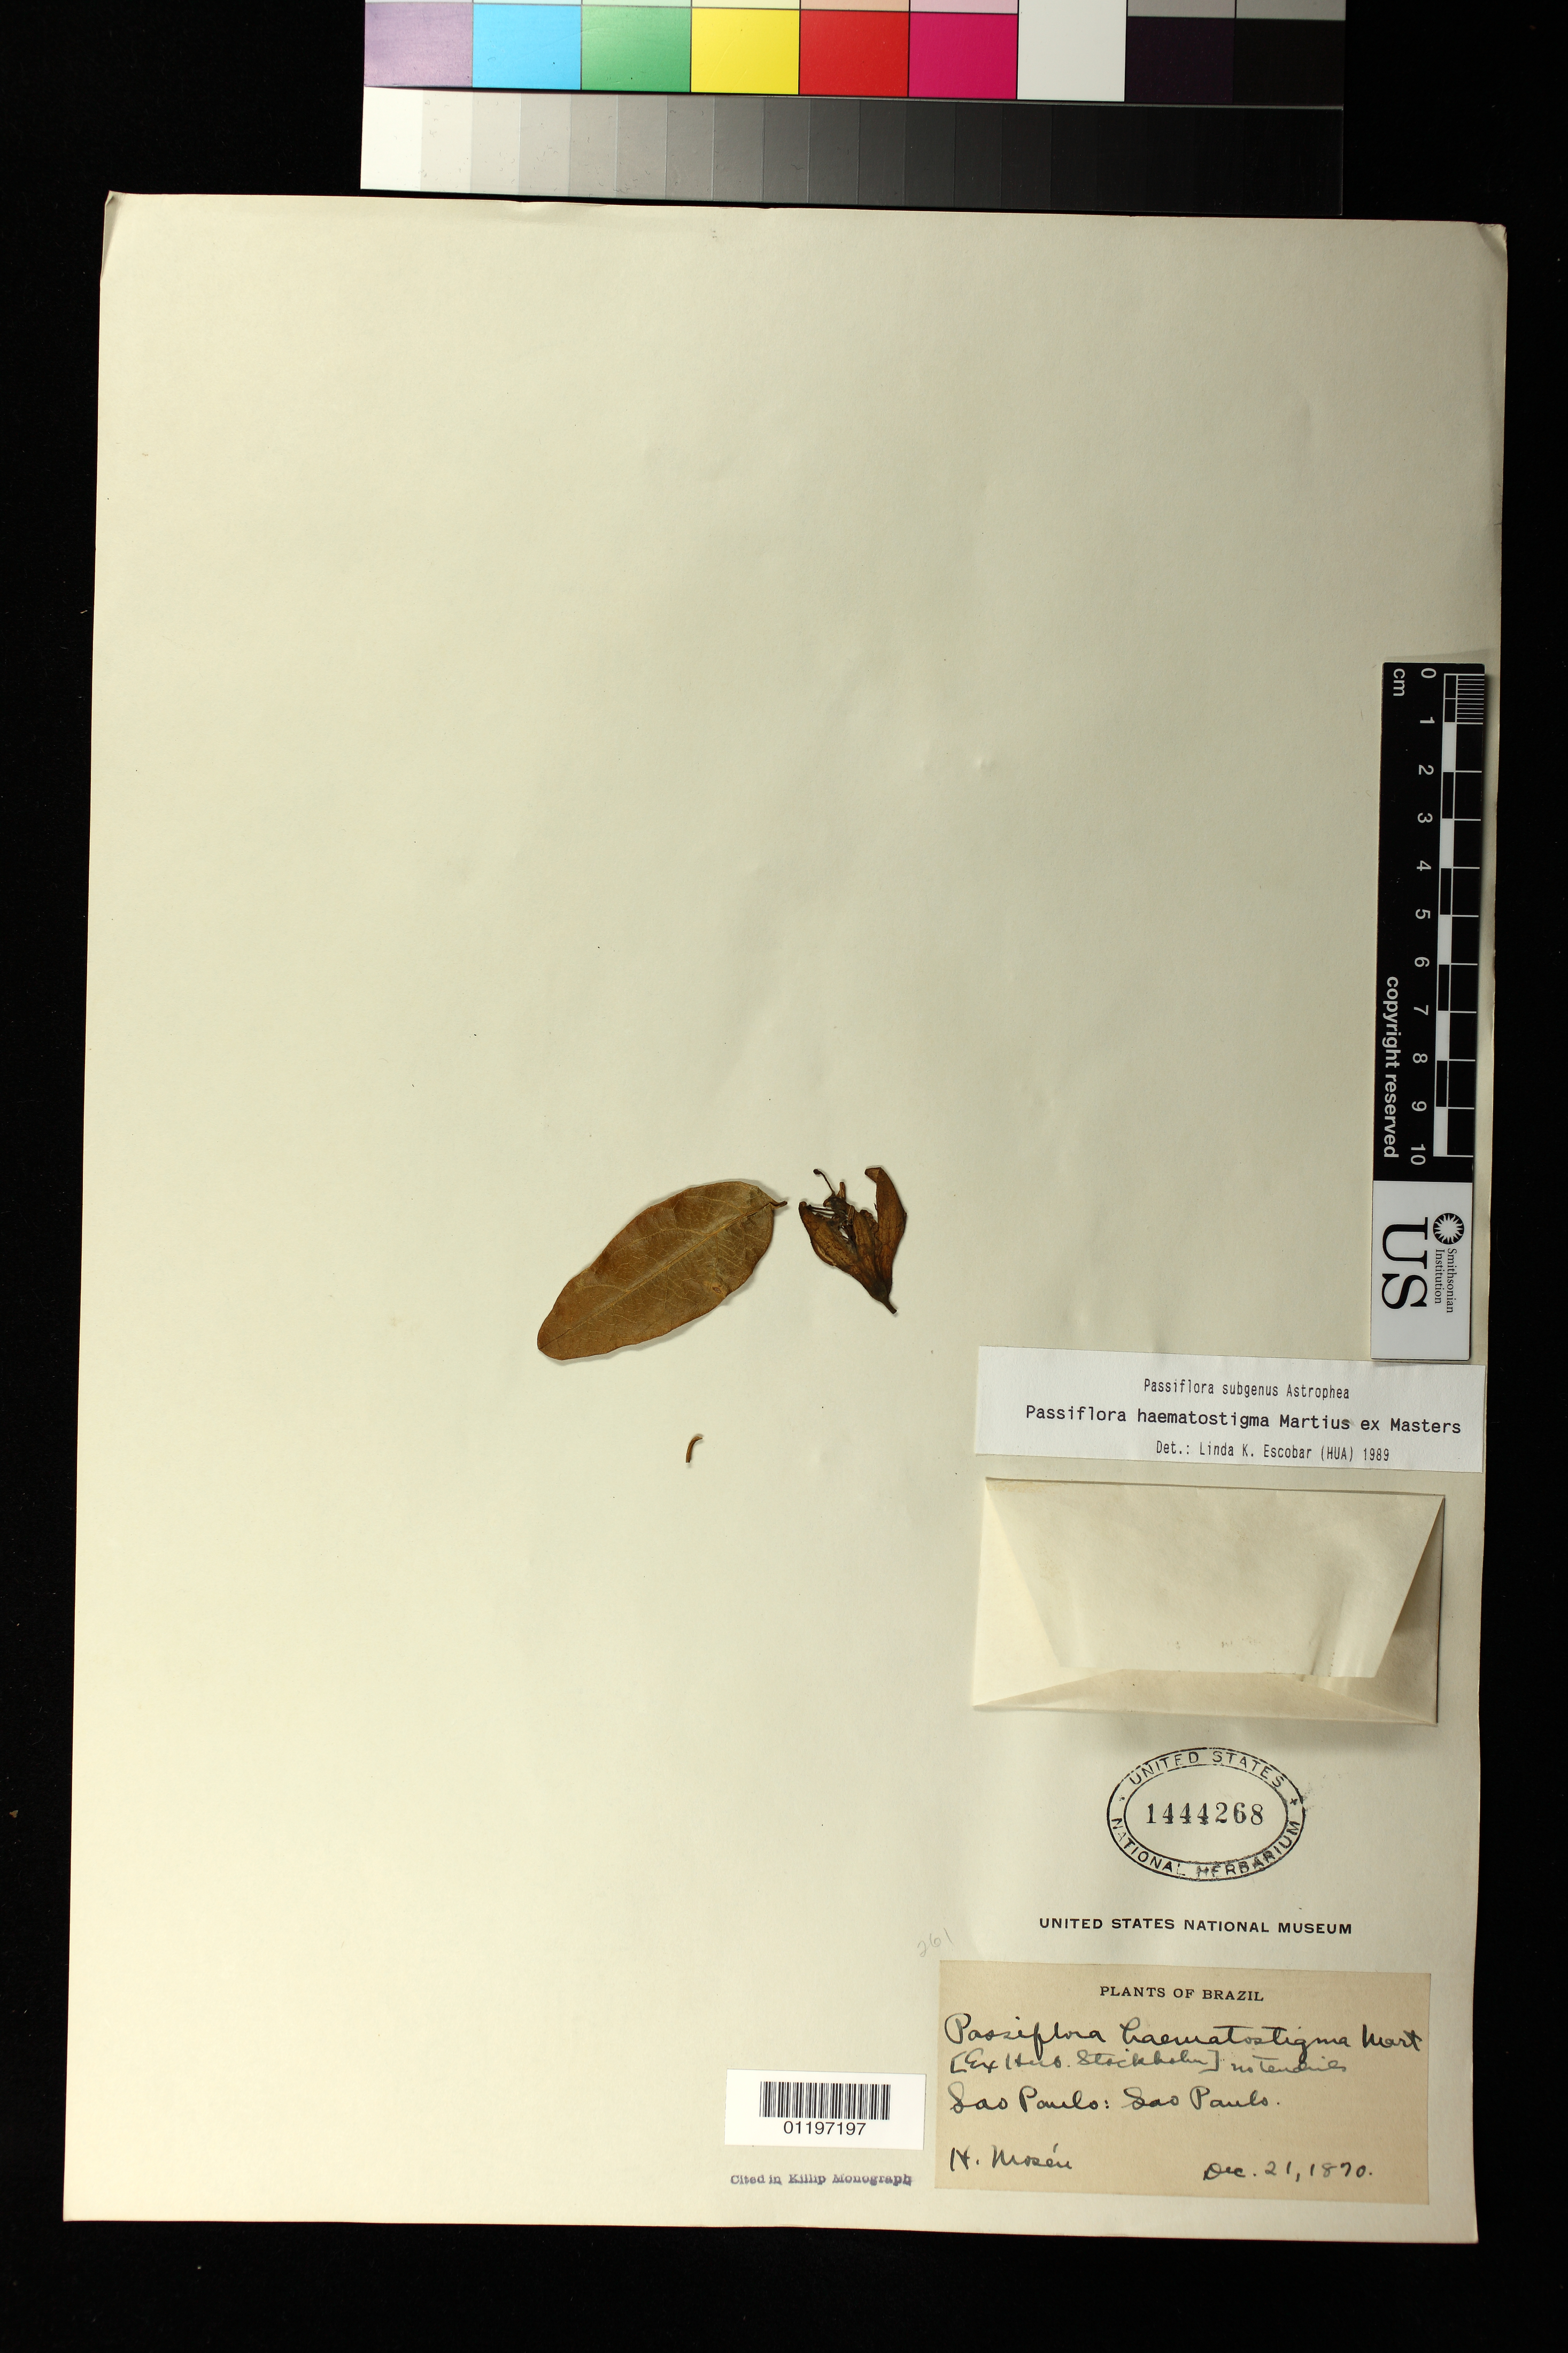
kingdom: Plantae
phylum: Tracheophyta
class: Magnoliopsida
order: Malpighiales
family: Passifloraceae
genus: Passiflora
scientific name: Passiflora haematostigma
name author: Mart. ex Mast.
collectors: N. Moséu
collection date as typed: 21 Dec 1870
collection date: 1870-12-21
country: Brazil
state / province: São Paulo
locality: Sao Paulo: Sao Paulo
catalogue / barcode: US 1444268